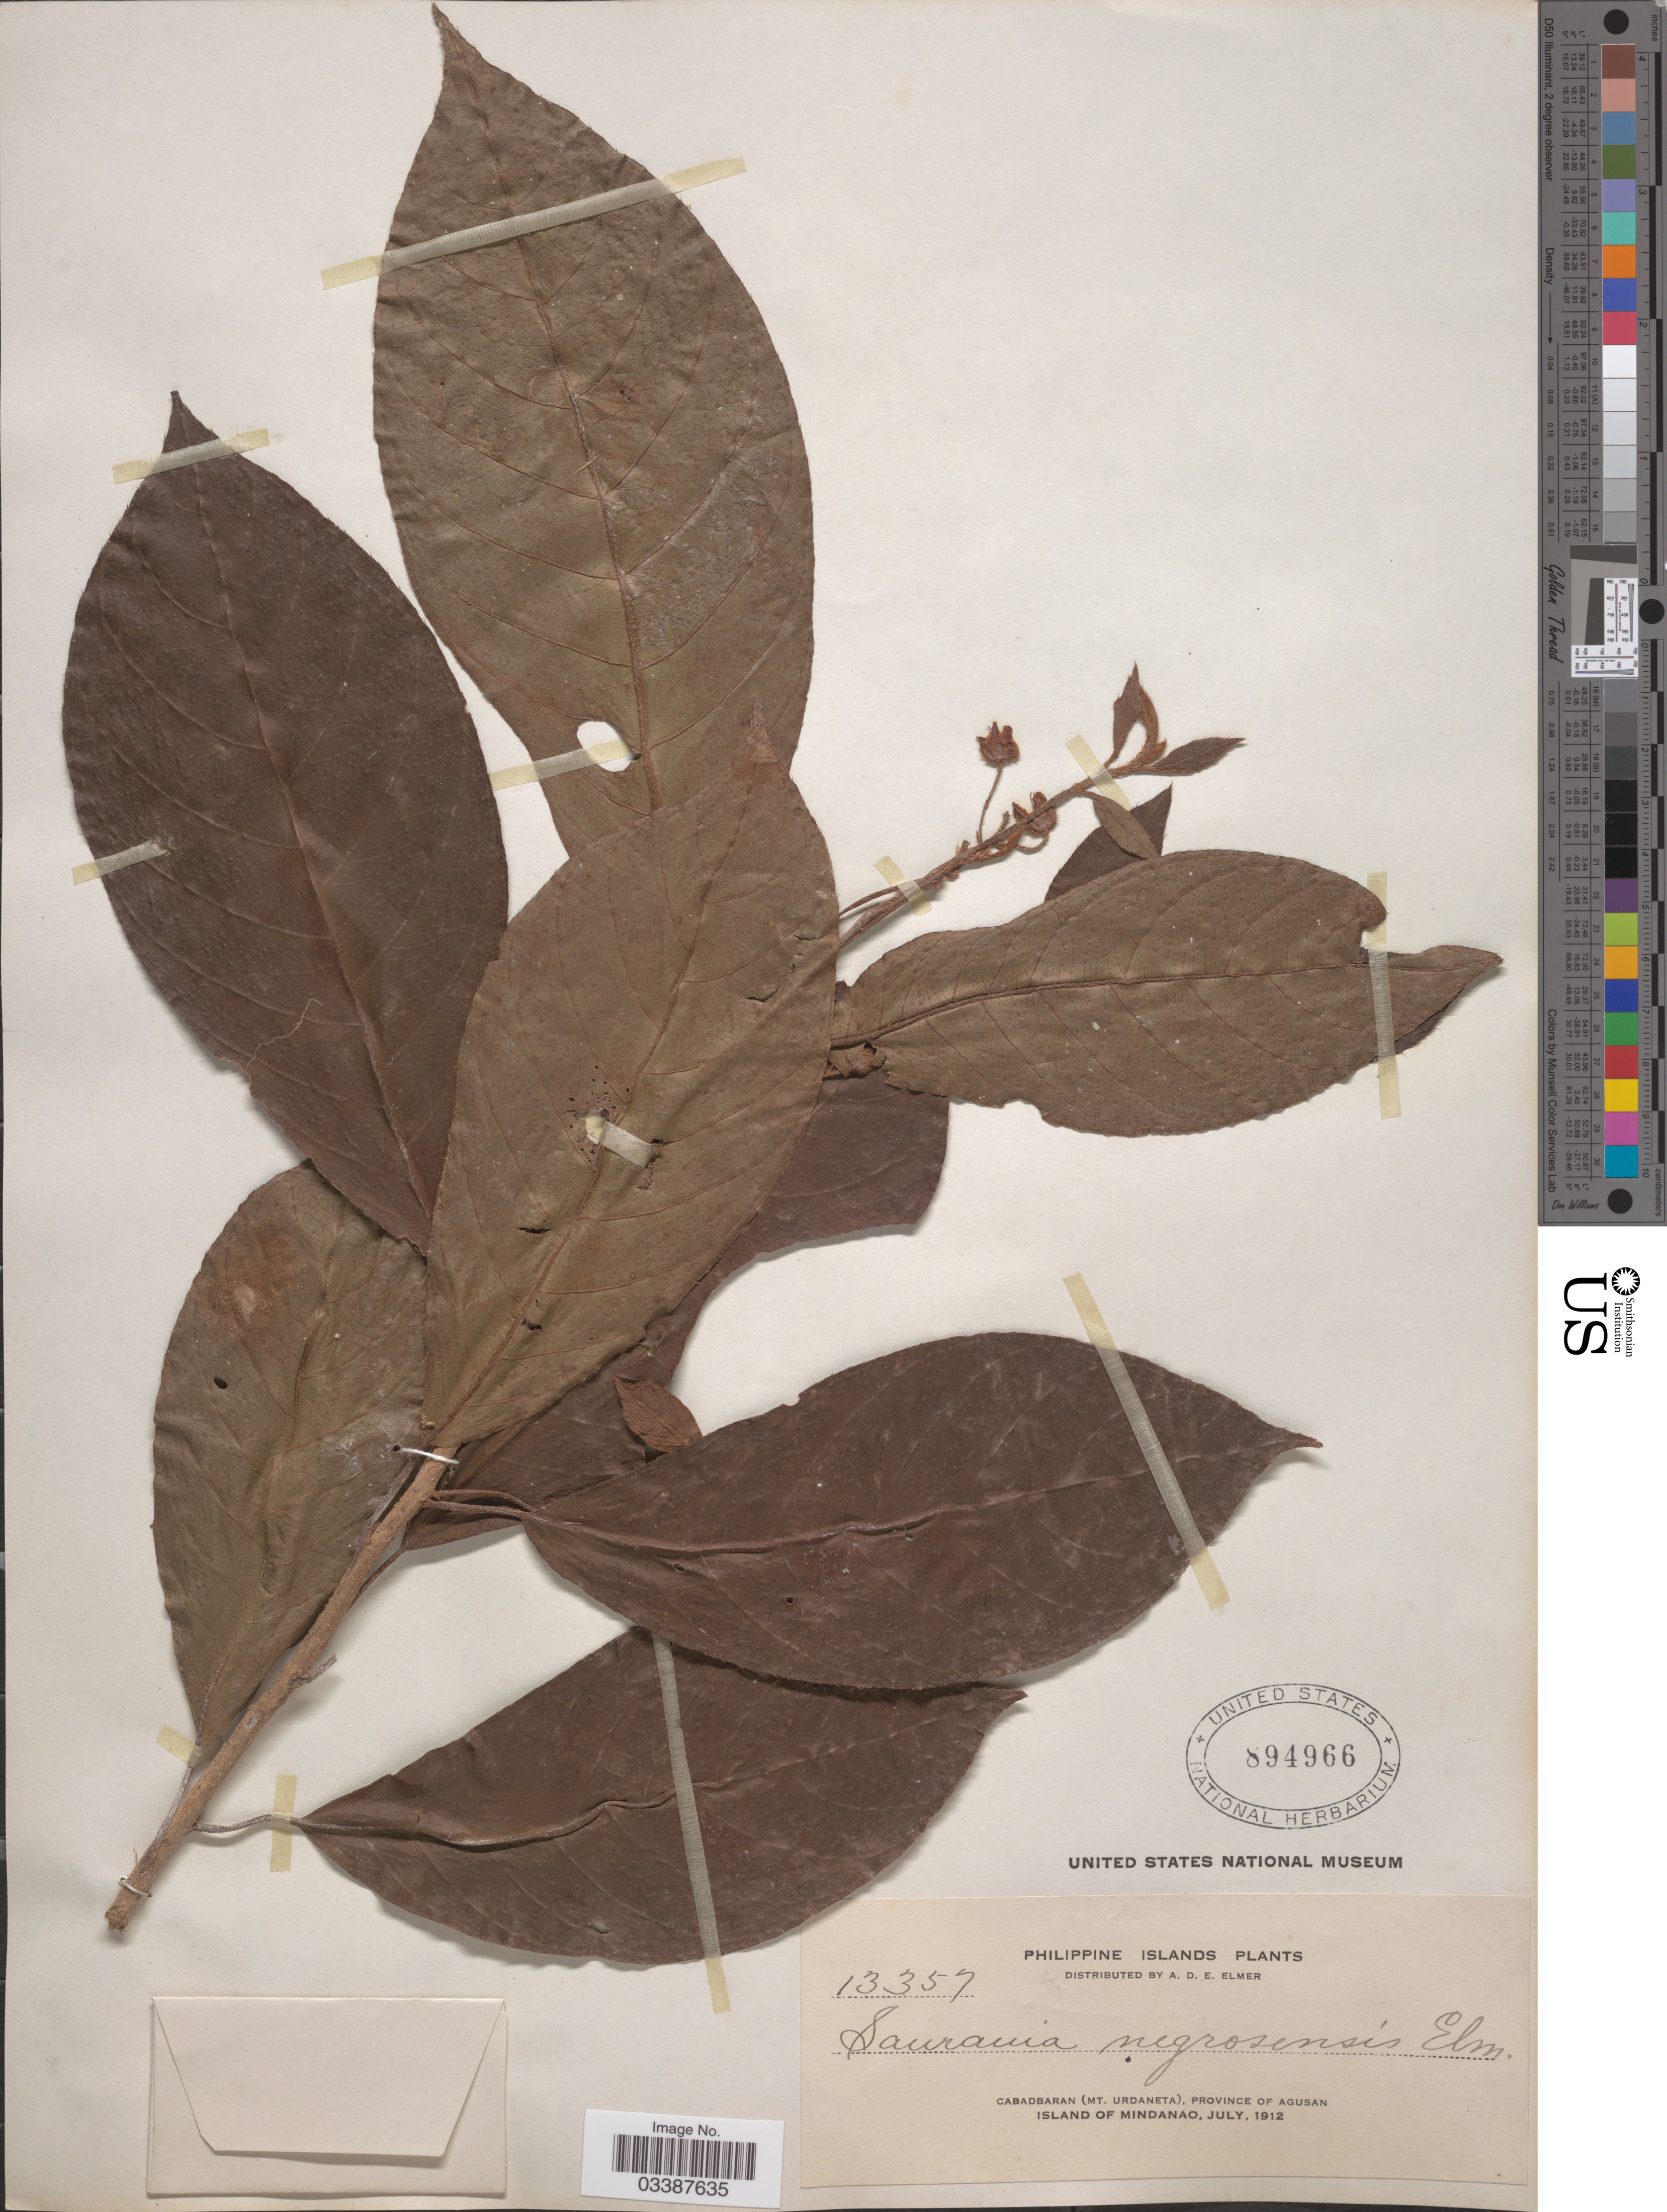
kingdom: Plantae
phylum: Tracheophyta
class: Magnoliopsida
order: Ericales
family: Actinidiaceae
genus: Saurauia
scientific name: Saurauia negrosensis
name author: Elmer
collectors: A. D. E. Elmer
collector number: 13357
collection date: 1912-07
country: Philippines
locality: Philippine Islands, Cabadbaran (Mt. Urdaneta), Province of Agusan, Island of Mindanao.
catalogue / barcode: US 894966